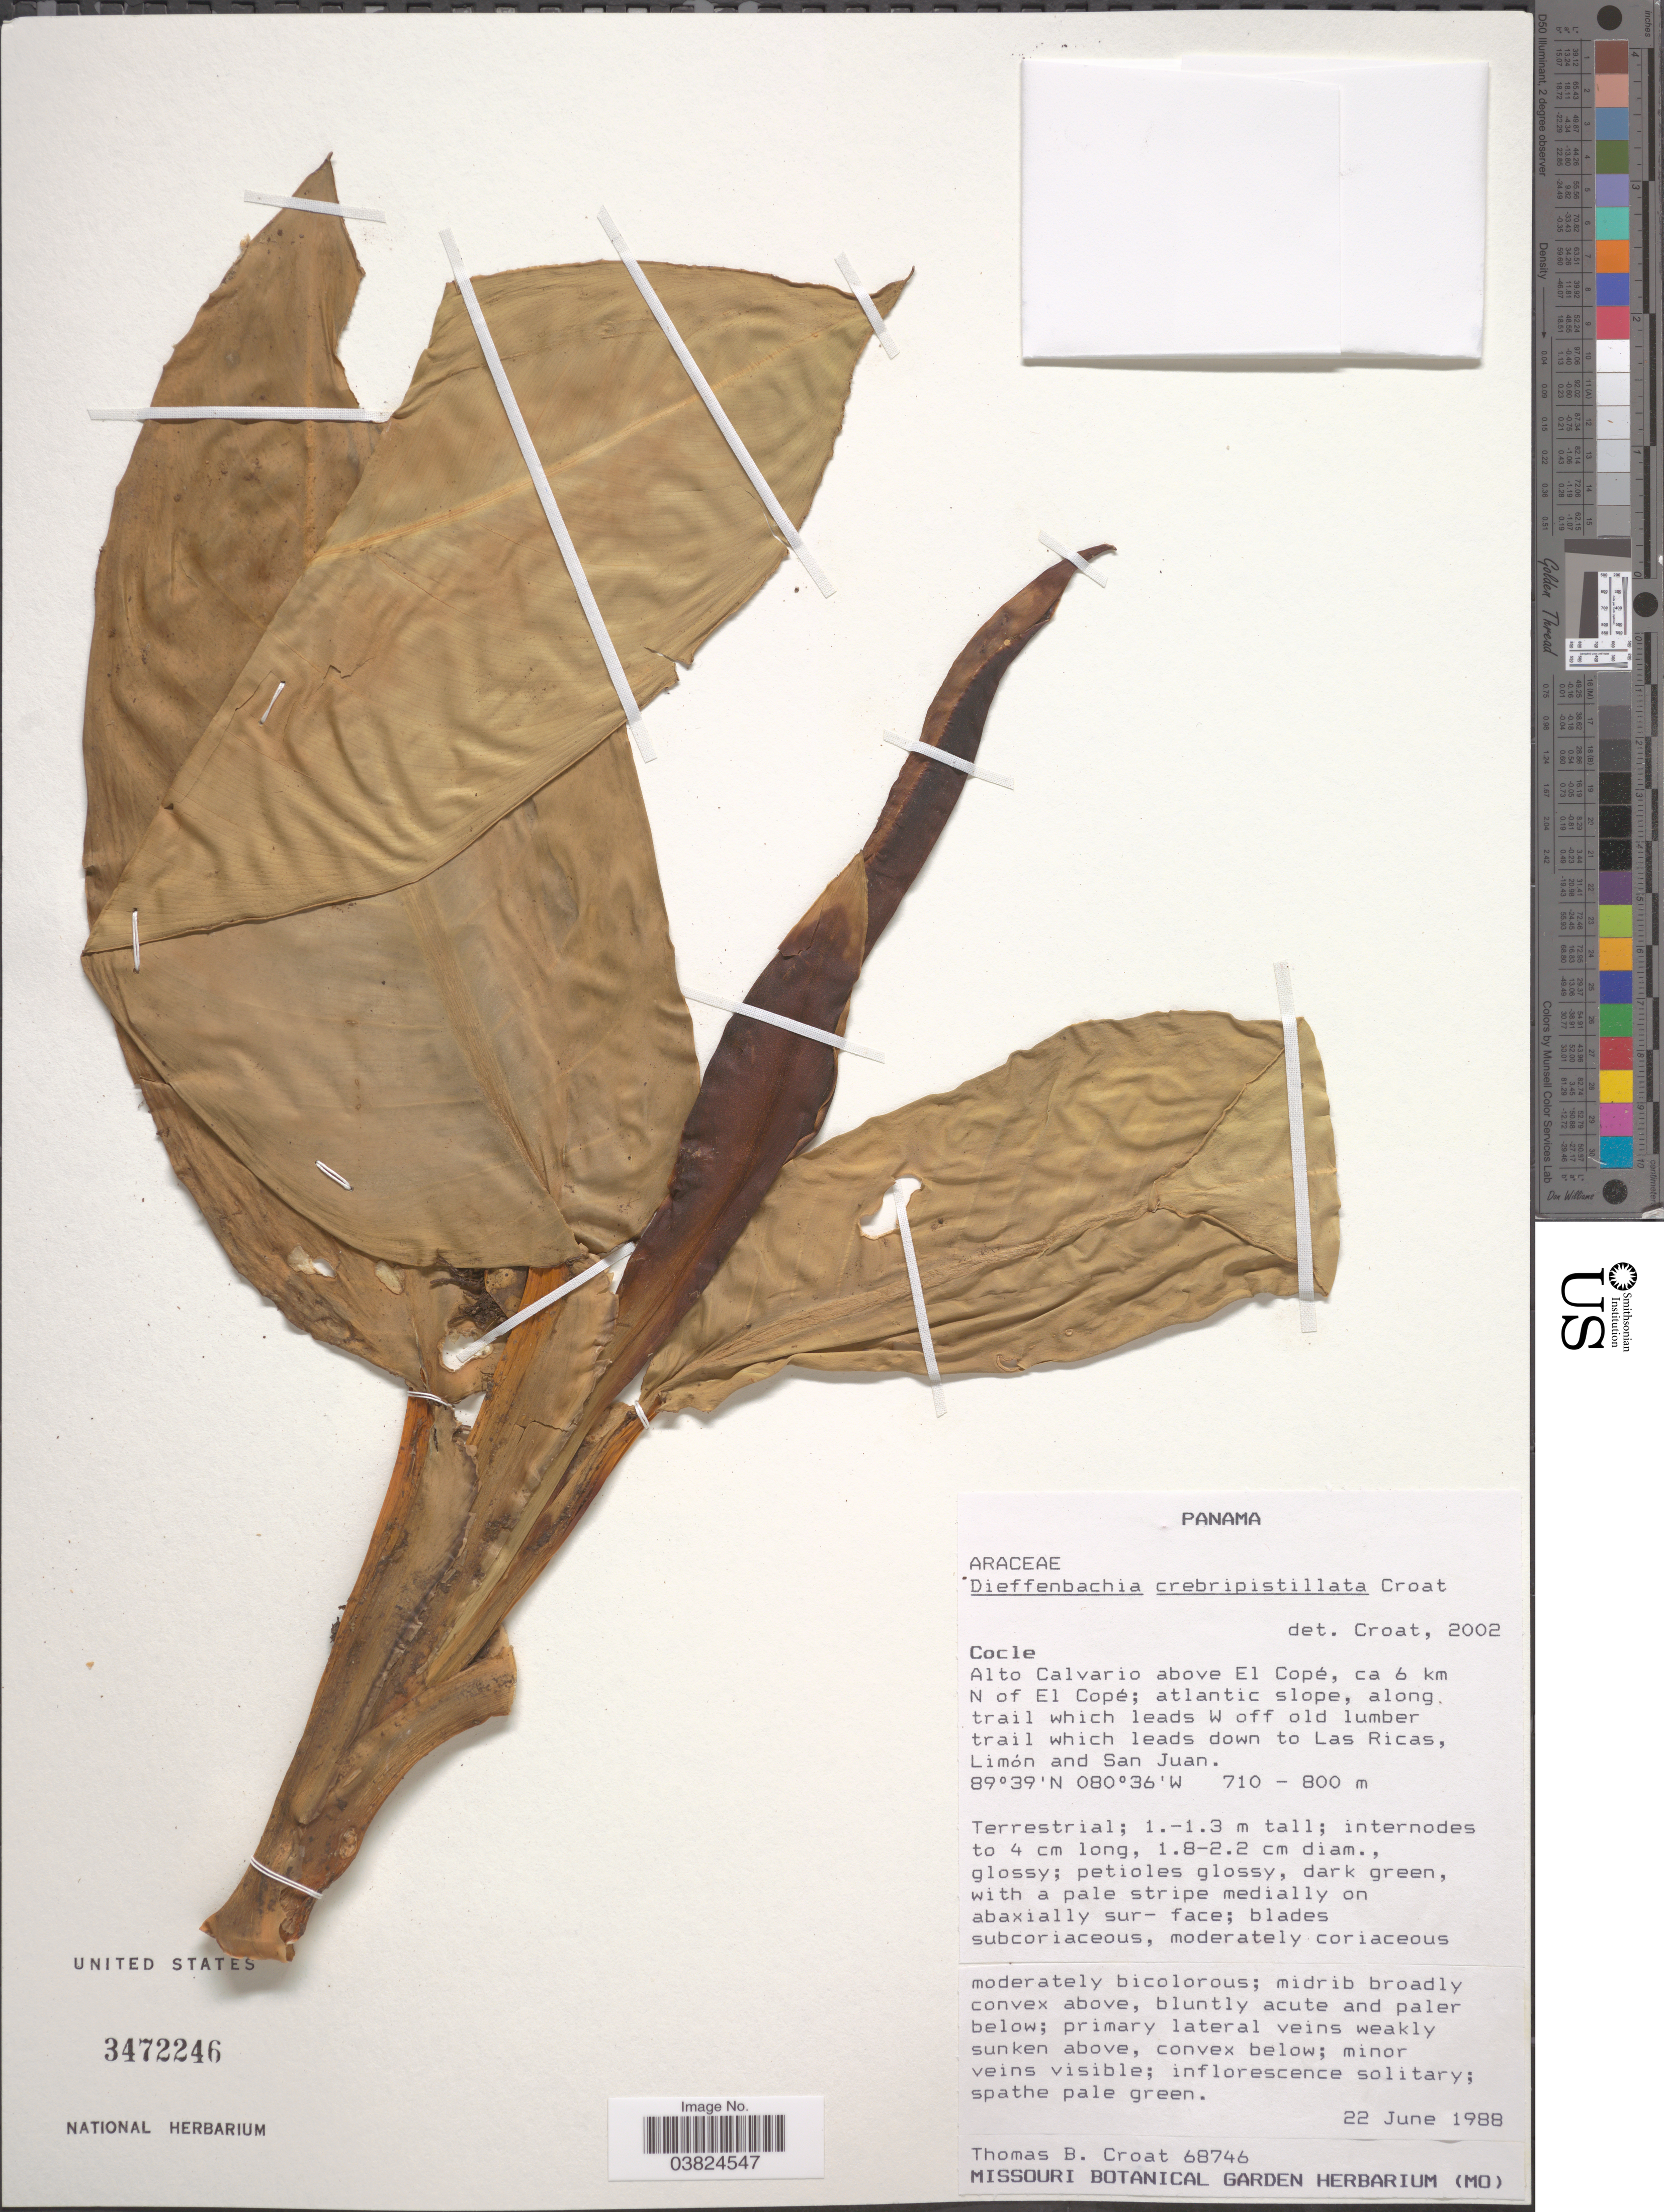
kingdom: Plantae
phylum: Tracheophyta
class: Liliopsida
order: Alismatales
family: Araceae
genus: Dieffenbachia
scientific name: Dieffenbachia crebripistillata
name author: Croat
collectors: T. B. Croat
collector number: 68746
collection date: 1988-06-22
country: Panama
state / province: Cocle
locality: Alto Calvario above El Copé, ca 6 km N of El Copé; atlantic slope, along trail which leads W off old lumber trails which leads down to Las Ricas, Límon and San Juan.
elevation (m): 710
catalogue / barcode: US 3472246